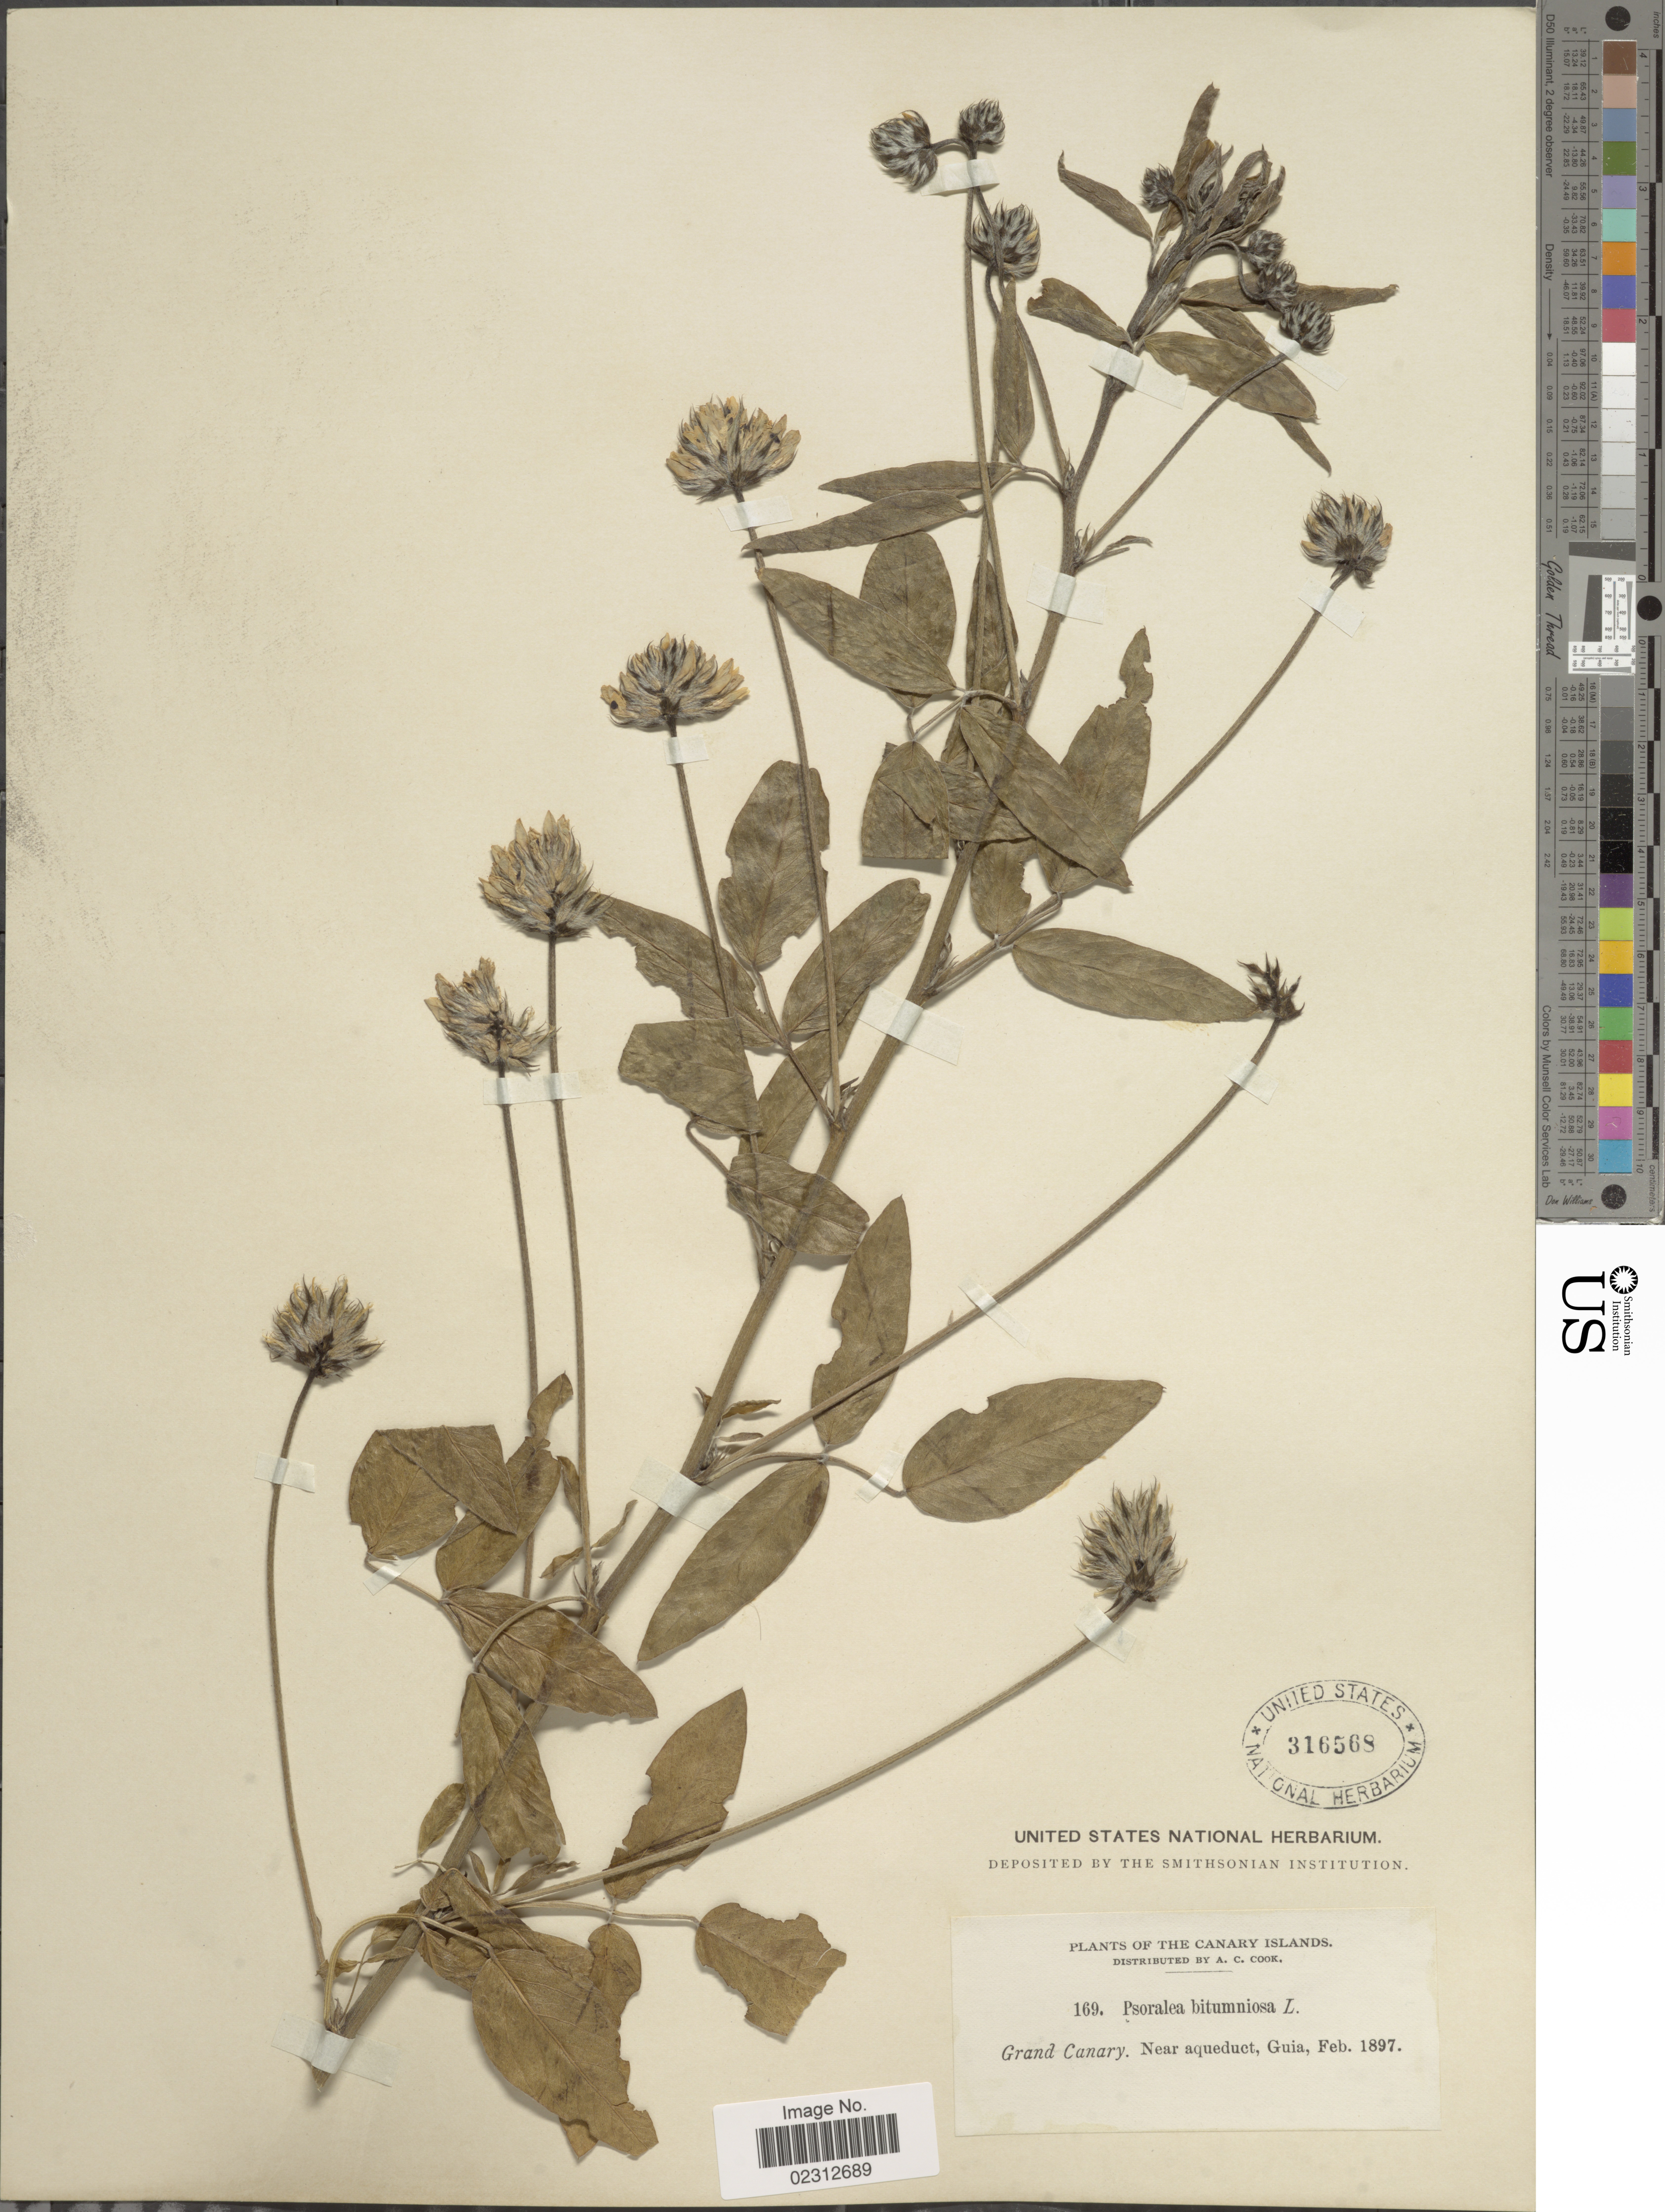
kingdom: Plantae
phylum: Tracheophyta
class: Magnoliopsida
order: Fabales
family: Fabaceae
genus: Bituminaria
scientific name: Bituminaria bituminosa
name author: (L.) C.H. Stirt.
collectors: Alice C. Cook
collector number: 169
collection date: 1897-02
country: Spain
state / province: Canarias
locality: Canary Islands, Grand Canary. Near aqueduct, Guia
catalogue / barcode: US 316568